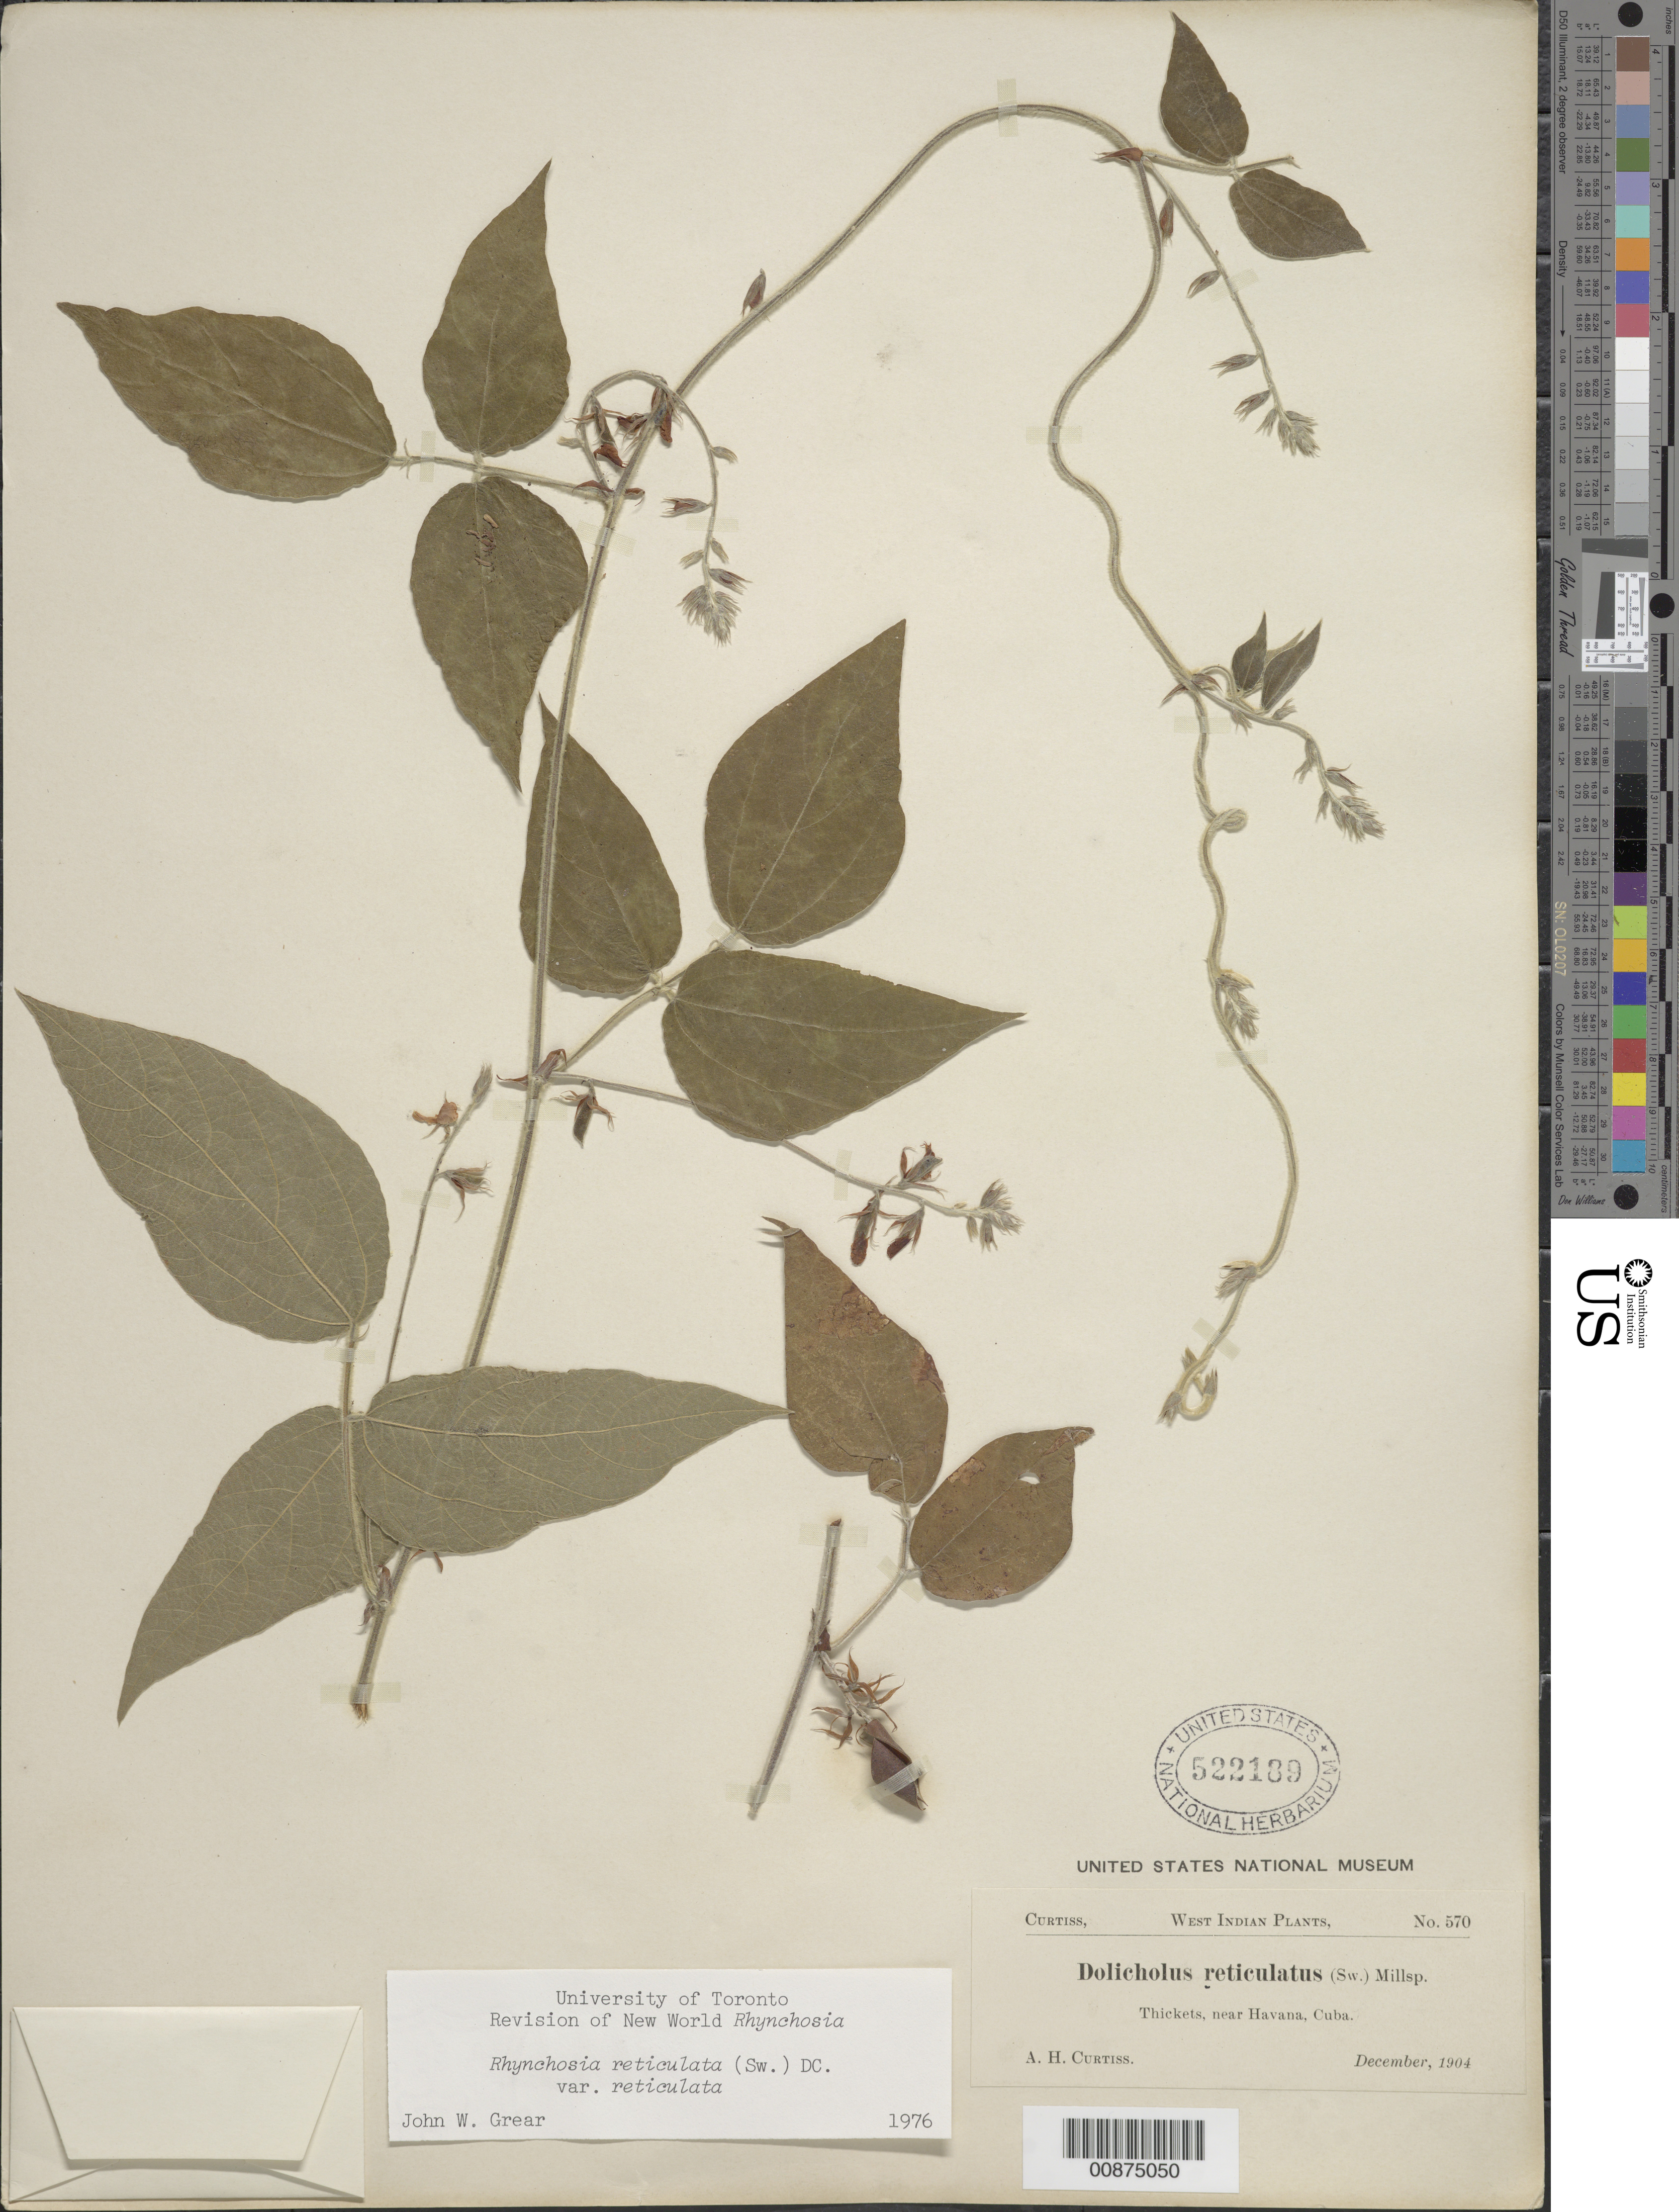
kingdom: Plantae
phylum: Tracheophyta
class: Magnoliopsida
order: Fabales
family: Fabaceae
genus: Rhynchosia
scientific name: Rhynchosia reticulata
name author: (Sw.) DC.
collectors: A. H. Curtiss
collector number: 570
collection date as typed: Dec 1904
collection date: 1904-12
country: Cuba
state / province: La Habana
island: Cuba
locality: Near Havana, Cuba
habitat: Thickets.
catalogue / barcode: US 522189